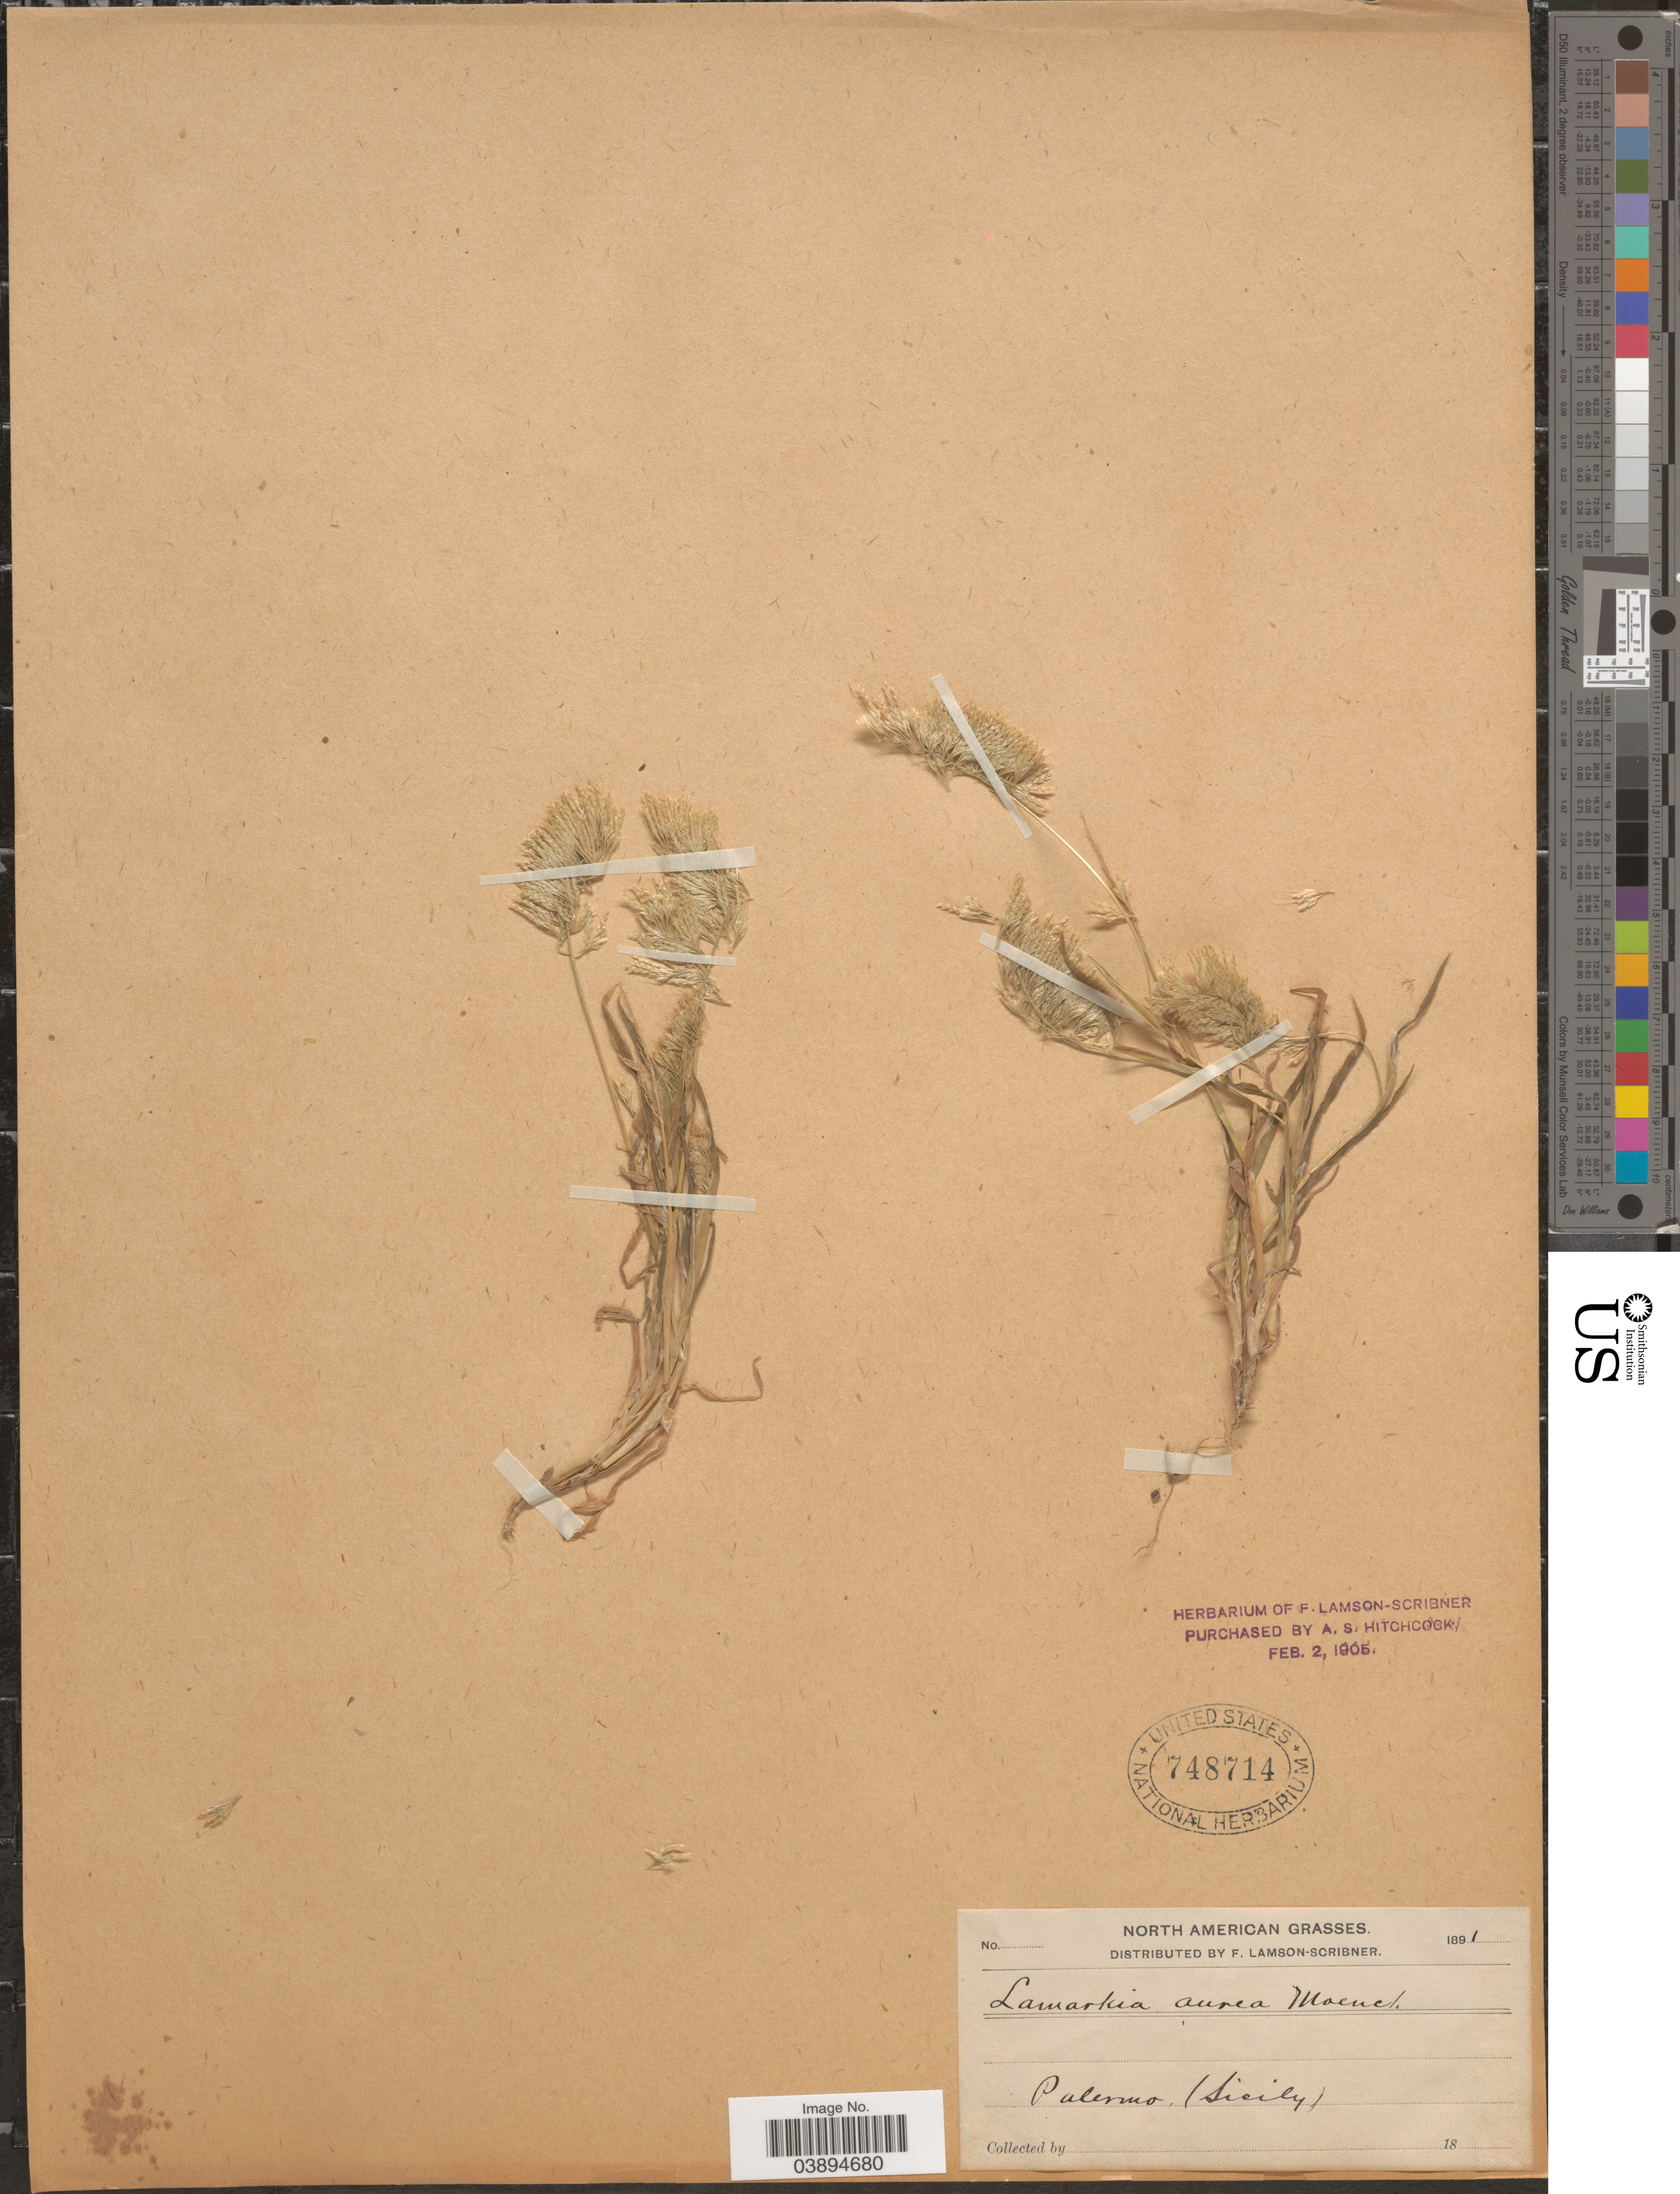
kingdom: Plantae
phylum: Tracheophyta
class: Liliopsida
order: Poales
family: Poaceae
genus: Lamarckia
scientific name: Lamarckia aurea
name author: (L.) Moench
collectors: F. Lamson-Scribner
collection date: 1891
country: Italy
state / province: Siciliana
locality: Palermo, (Sicily).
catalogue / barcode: US 748714